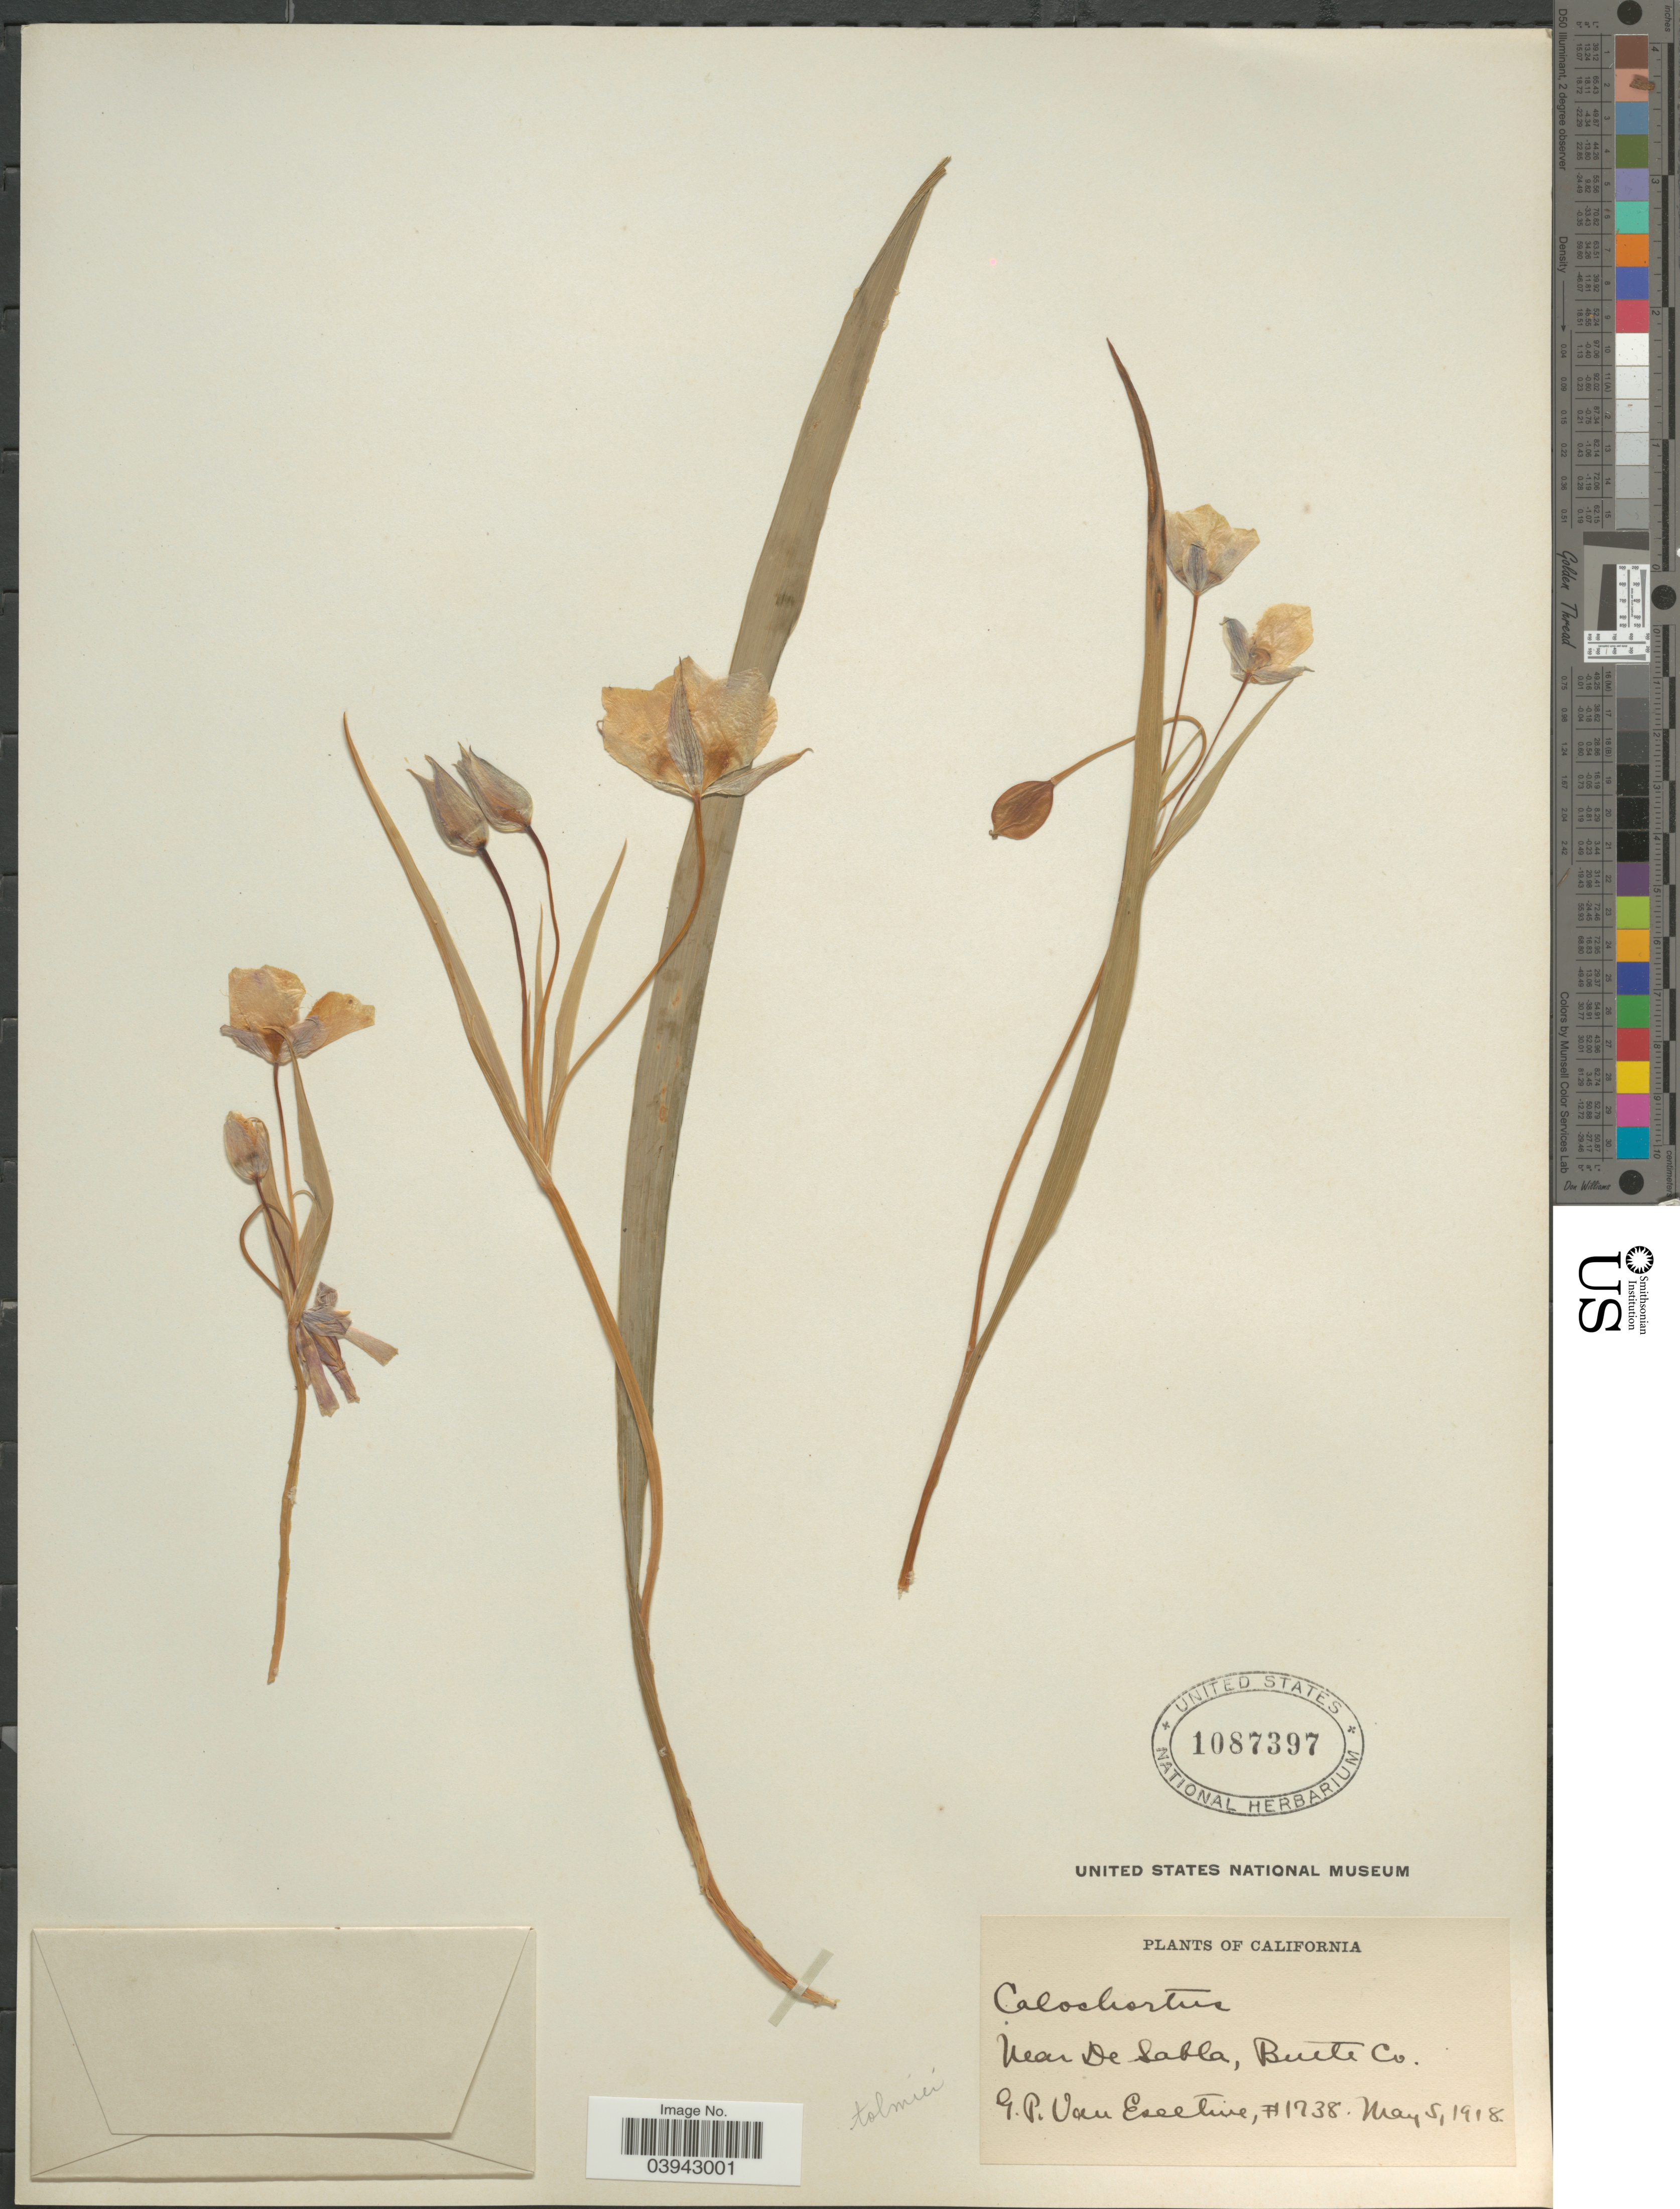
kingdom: Plantae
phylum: Tracheophyta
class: Liliopsida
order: Liliales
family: Liliaceae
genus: Calochortus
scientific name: Calochortus tolmiei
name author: Hook. & Arn.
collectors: G. P. Van Eseltine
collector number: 1738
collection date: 1918-05-05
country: United States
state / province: California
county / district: Butte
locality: Near De Sabla, Butte Co.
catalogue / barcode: US 1087397